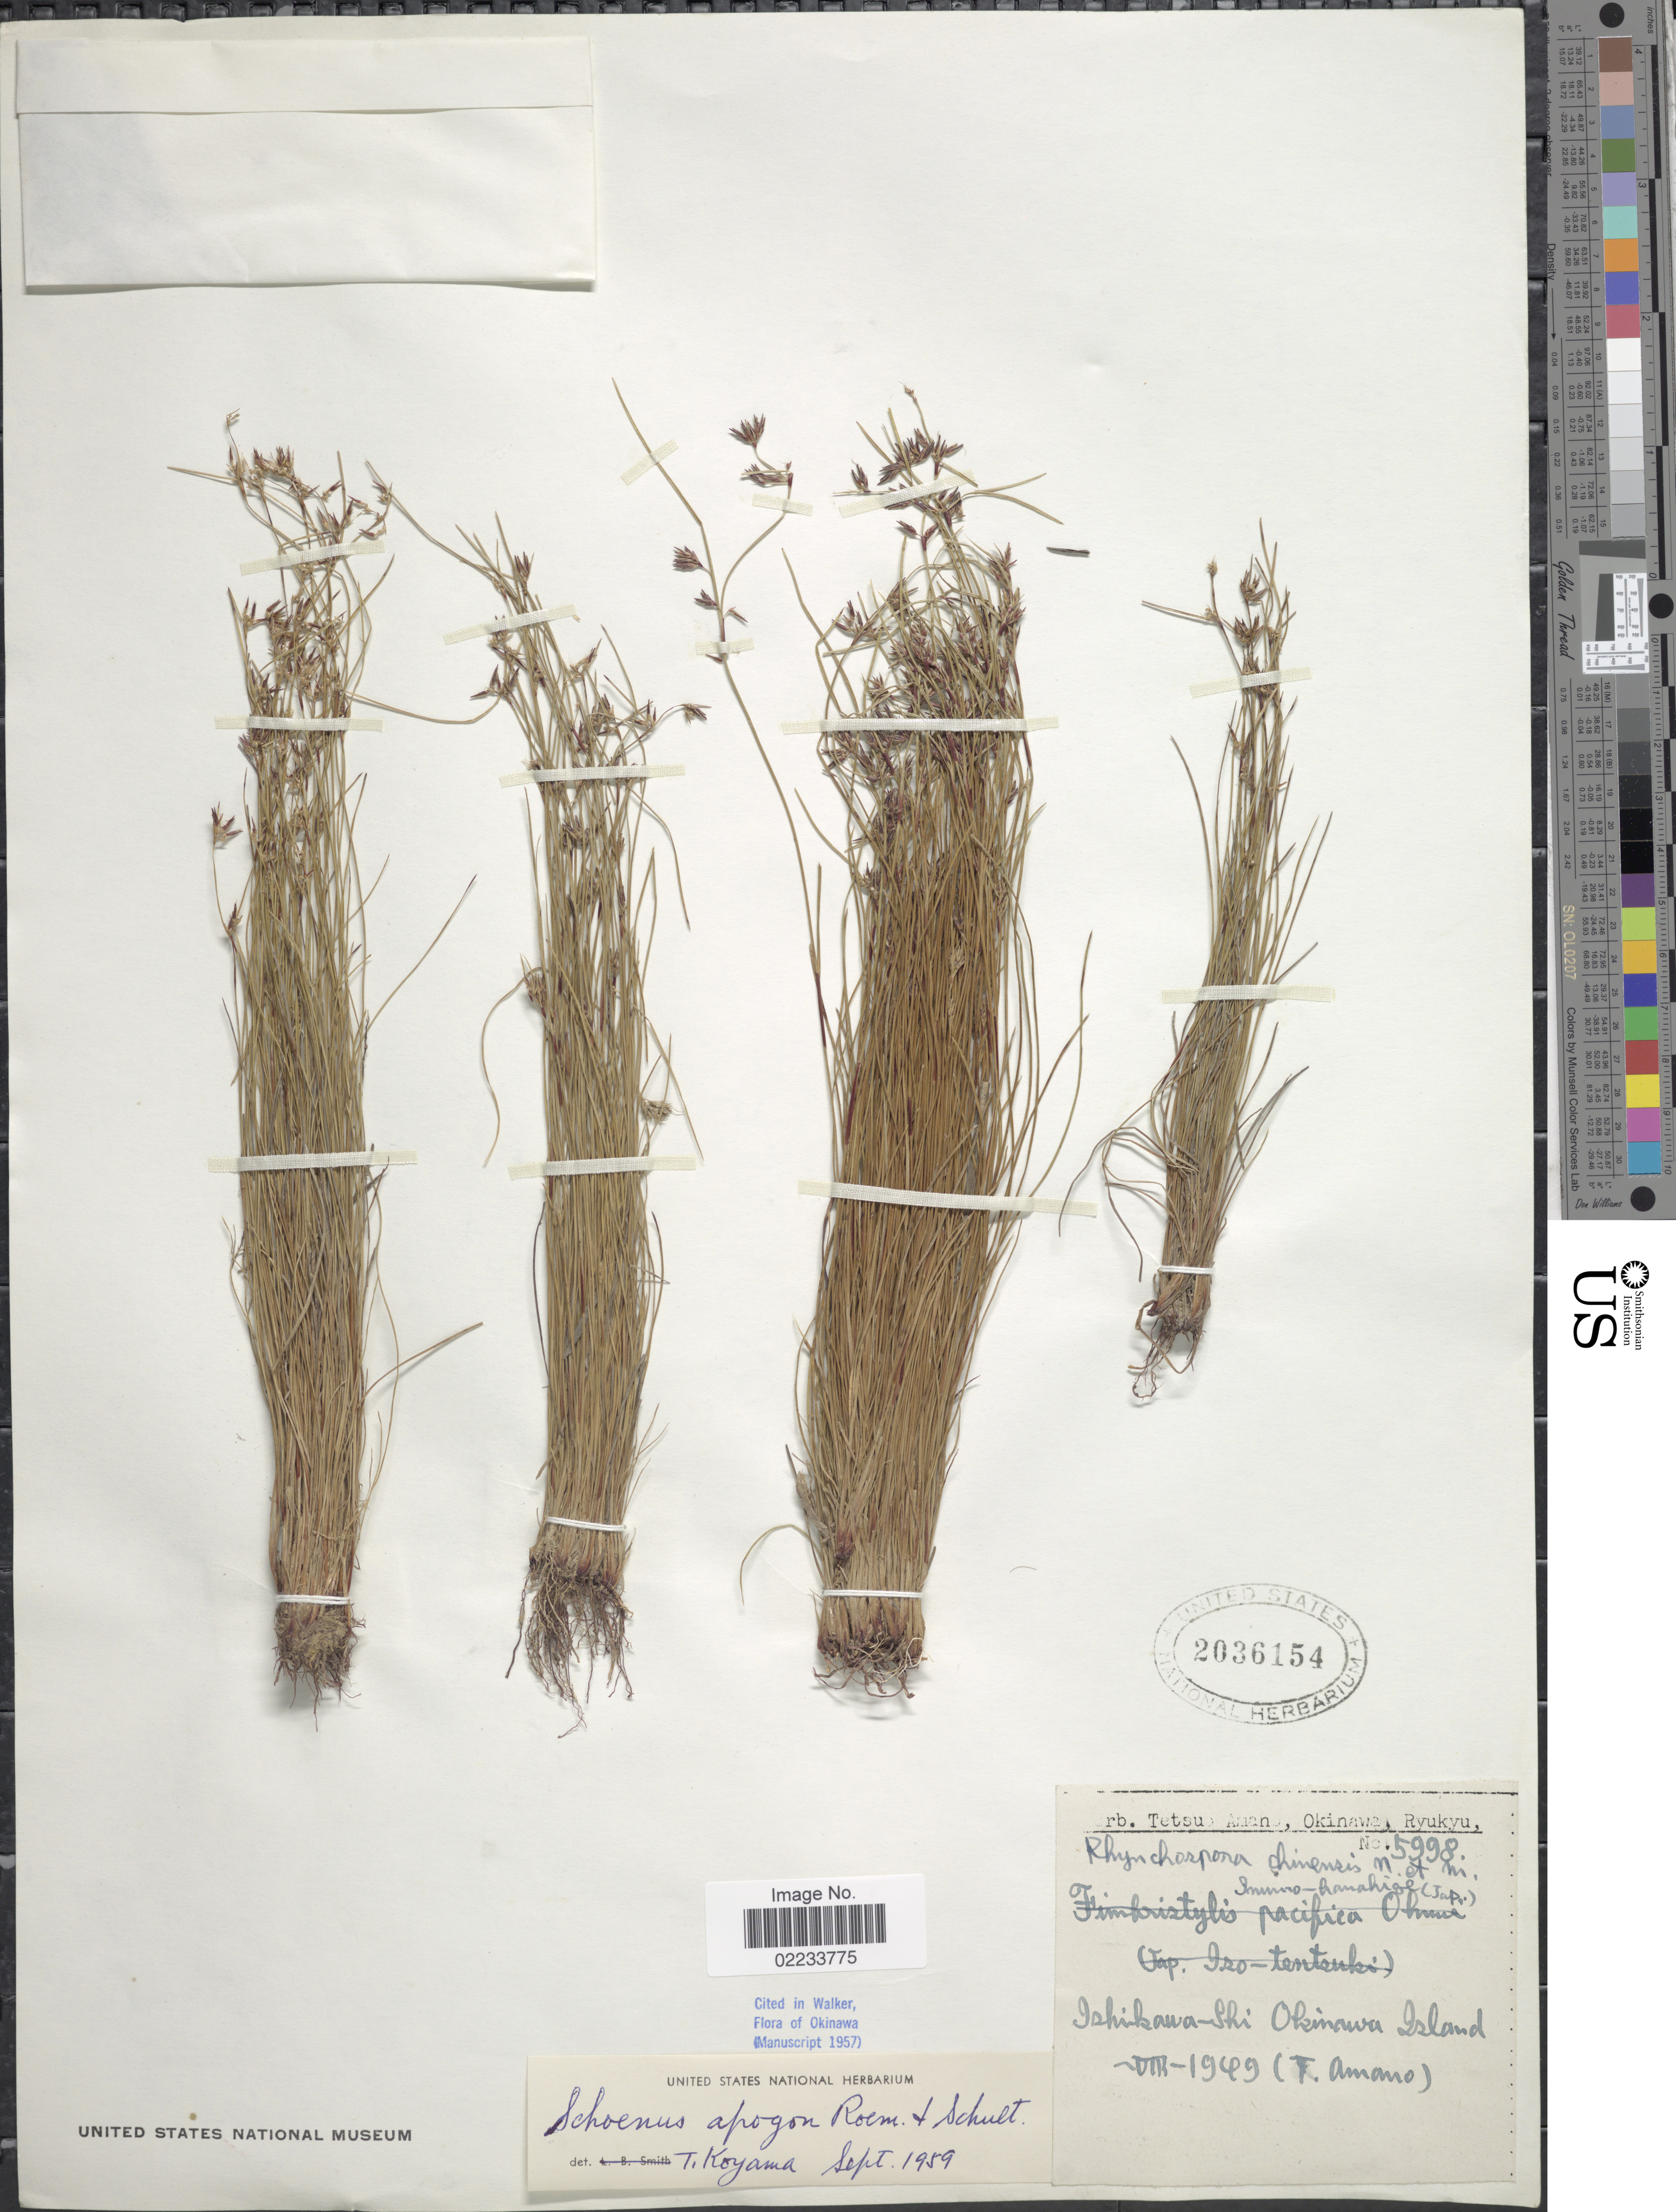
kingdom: Plantae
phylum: Tracheophyta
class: Liliopsida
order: Poales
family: Cyperaceae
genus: Schoenus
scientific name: Schoenus apogon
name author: Roem. & Schult.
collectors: T. Amano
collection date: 1949-08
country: Japan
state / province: Okinawa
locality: Ishikawa-Shi, Okinawa Island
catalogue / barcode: US 2036154